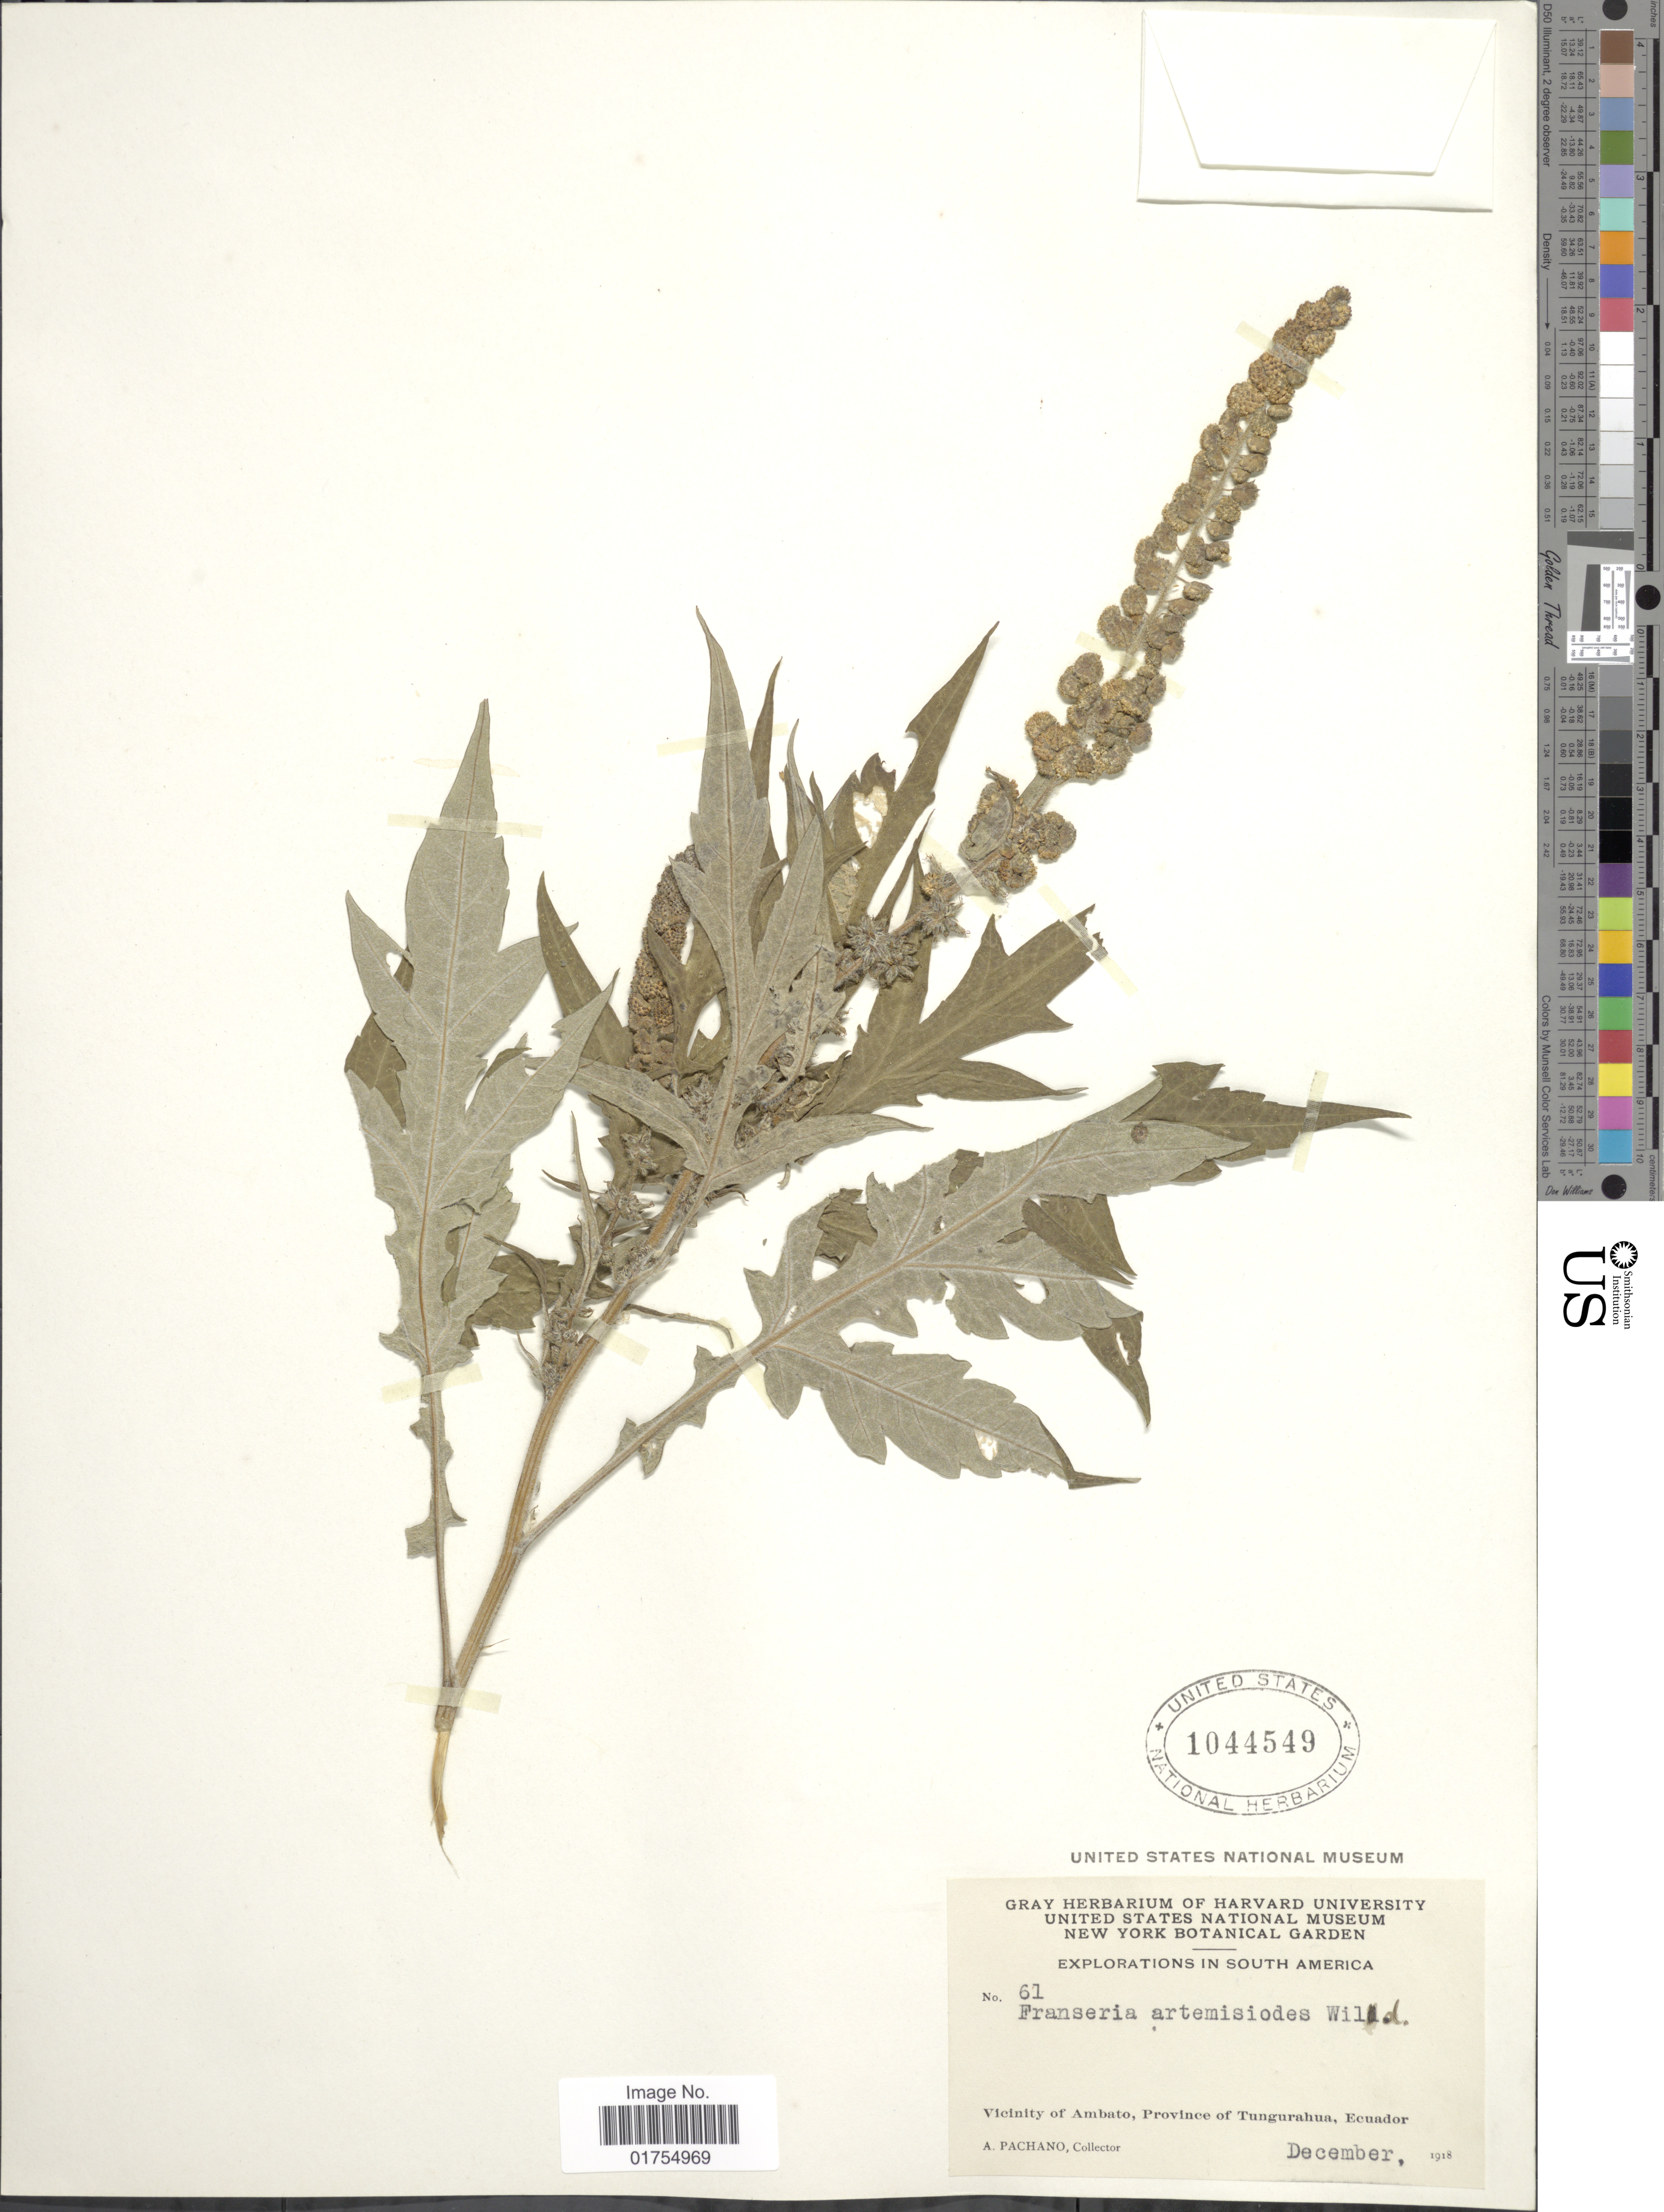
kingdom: Plantae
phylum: Tracheophyta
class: Magnoliopsida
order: Asterales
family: Asteraceae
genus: Franseria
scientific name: Franseria artemisioides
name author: Willd.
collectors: A. Pachano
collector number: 61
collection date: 1918-12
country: Ecuador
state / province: Tungurahua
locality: Vicinity of Ambato.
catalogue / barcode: US 1044549